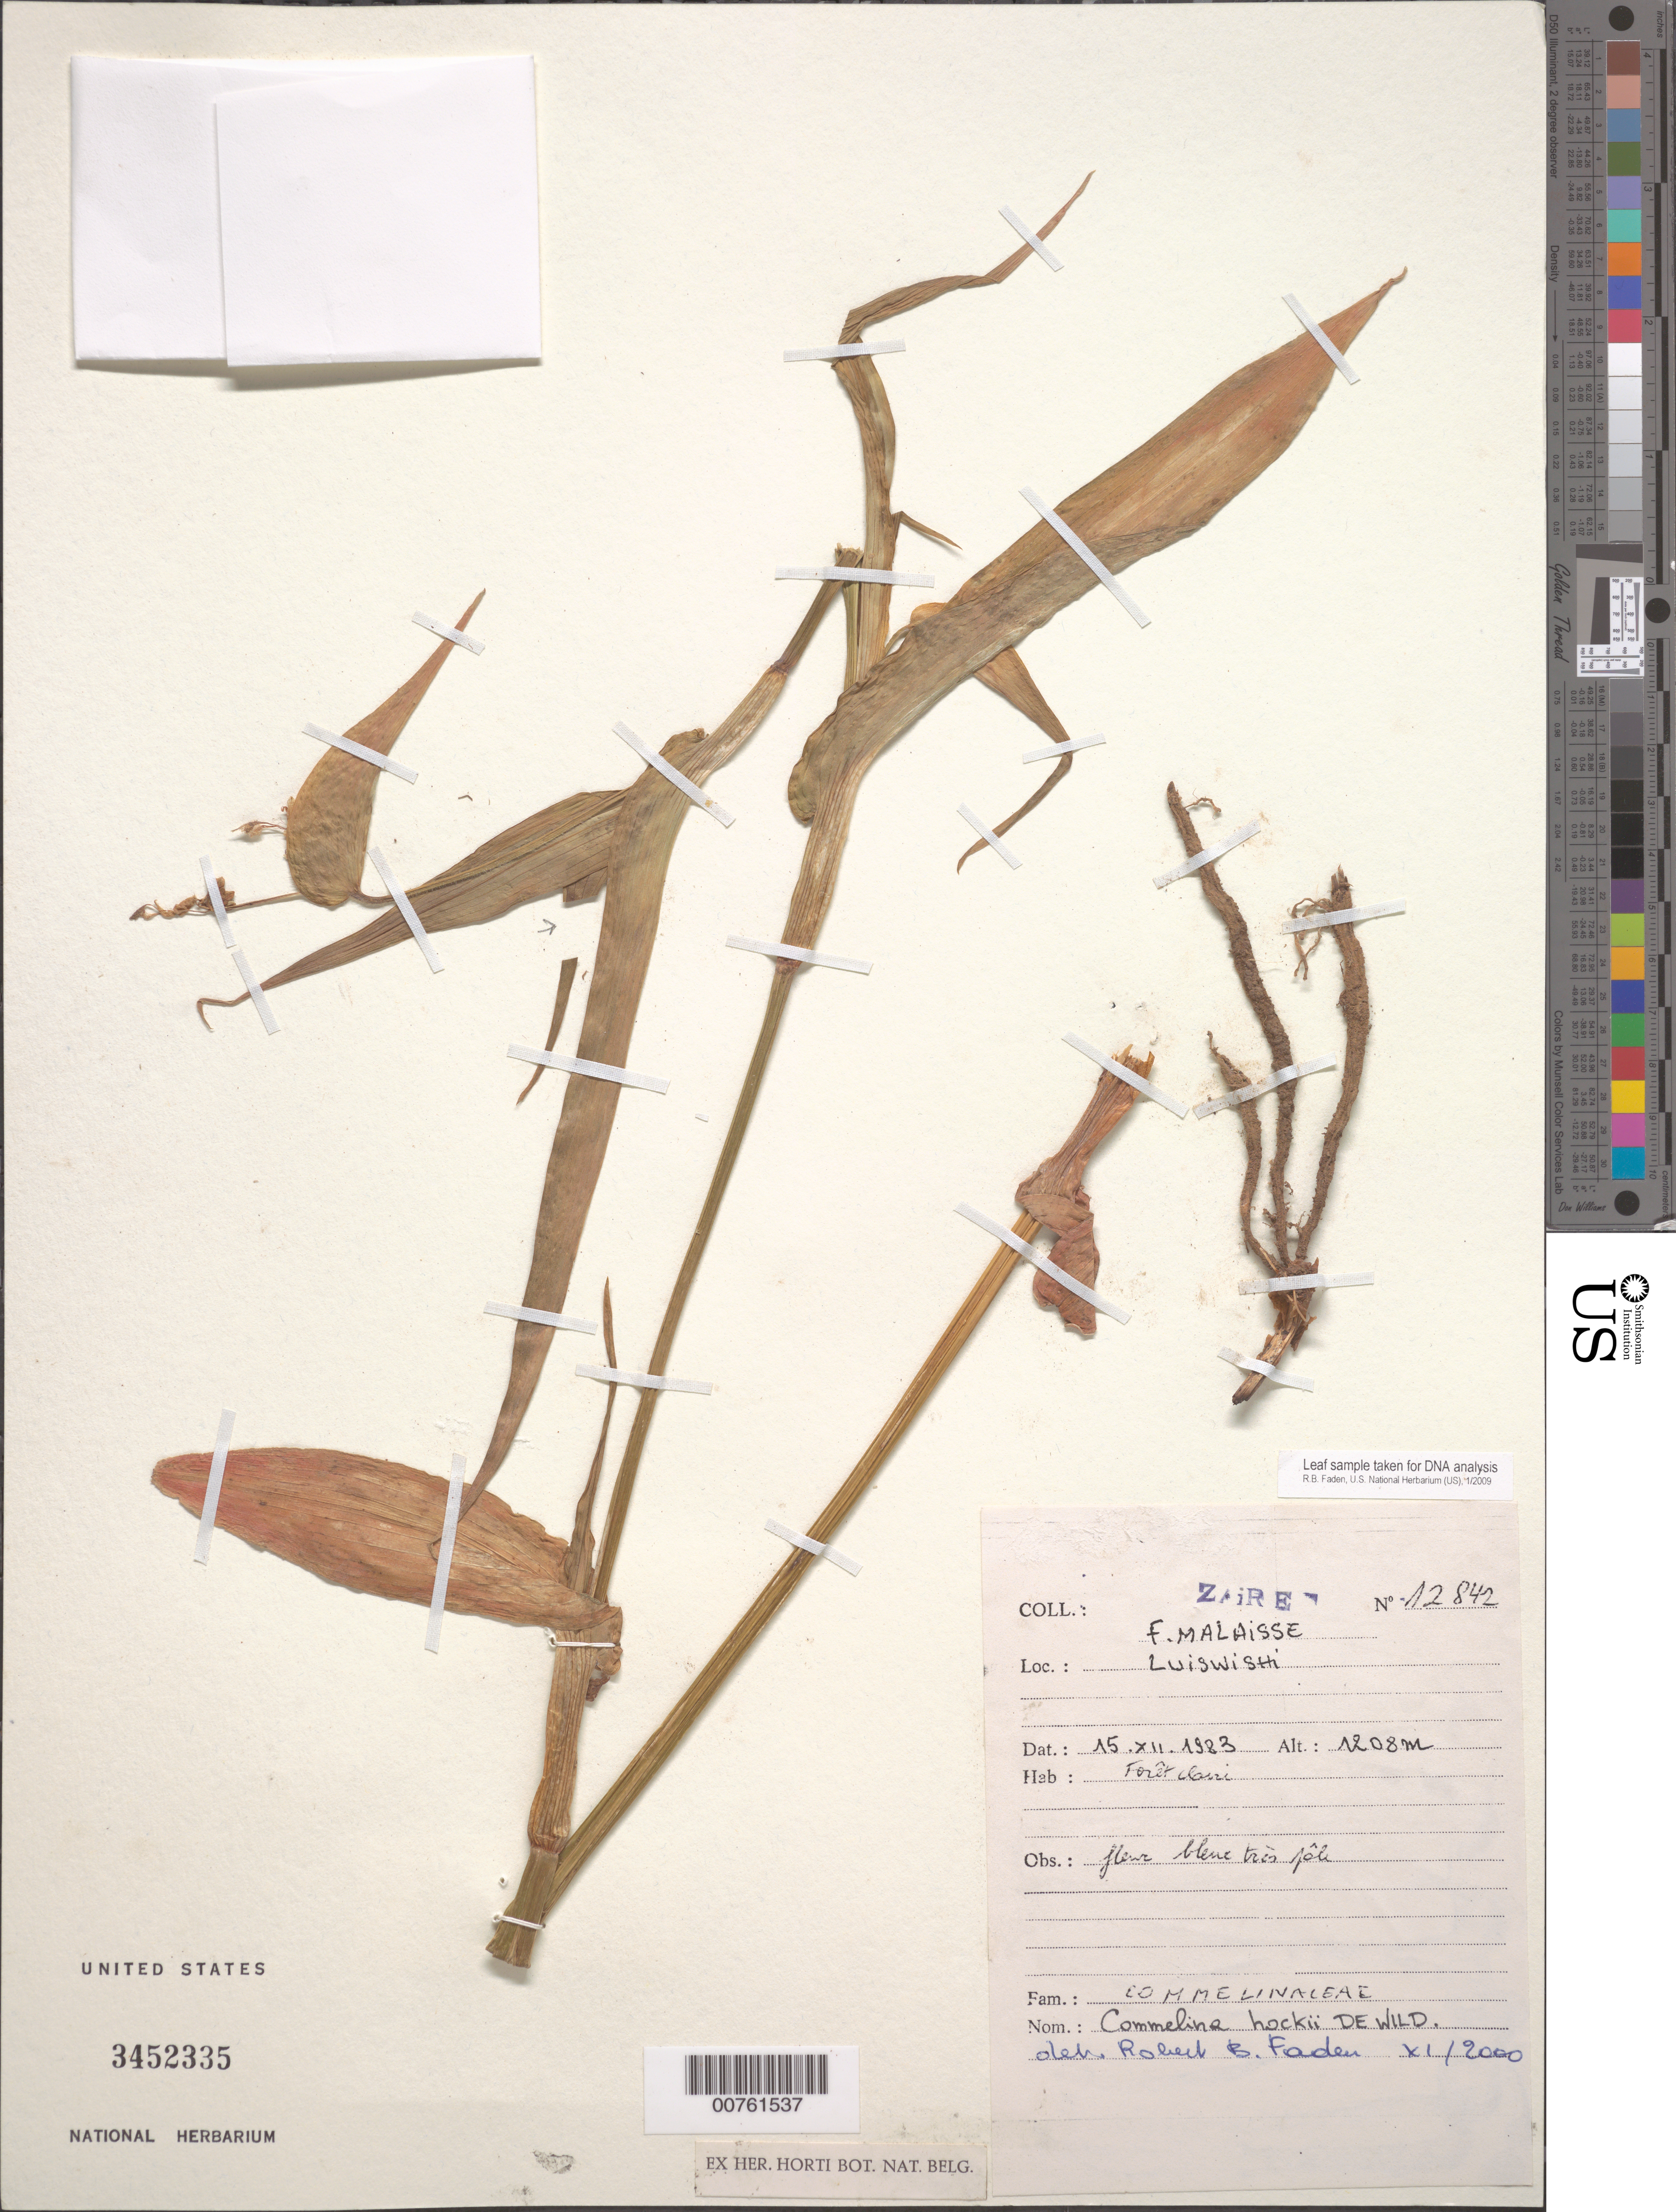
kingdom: Plantae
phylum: Tracheophyta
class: Liliopsida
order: Commelinales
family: Commelinaceae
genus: Commelina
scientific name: Commelina hockii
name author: De Wild.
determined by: Faden, Robert B., (US), Smithsonian Institution - National Museum of Natural History (UNITED STATES)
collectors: F. Malaisse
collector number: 12842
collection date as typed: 15 Dec 1983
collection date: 1983-12-15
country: Congo, Democratic Republic of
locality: Luiswishi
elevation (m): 1208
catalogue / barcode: US 3452335